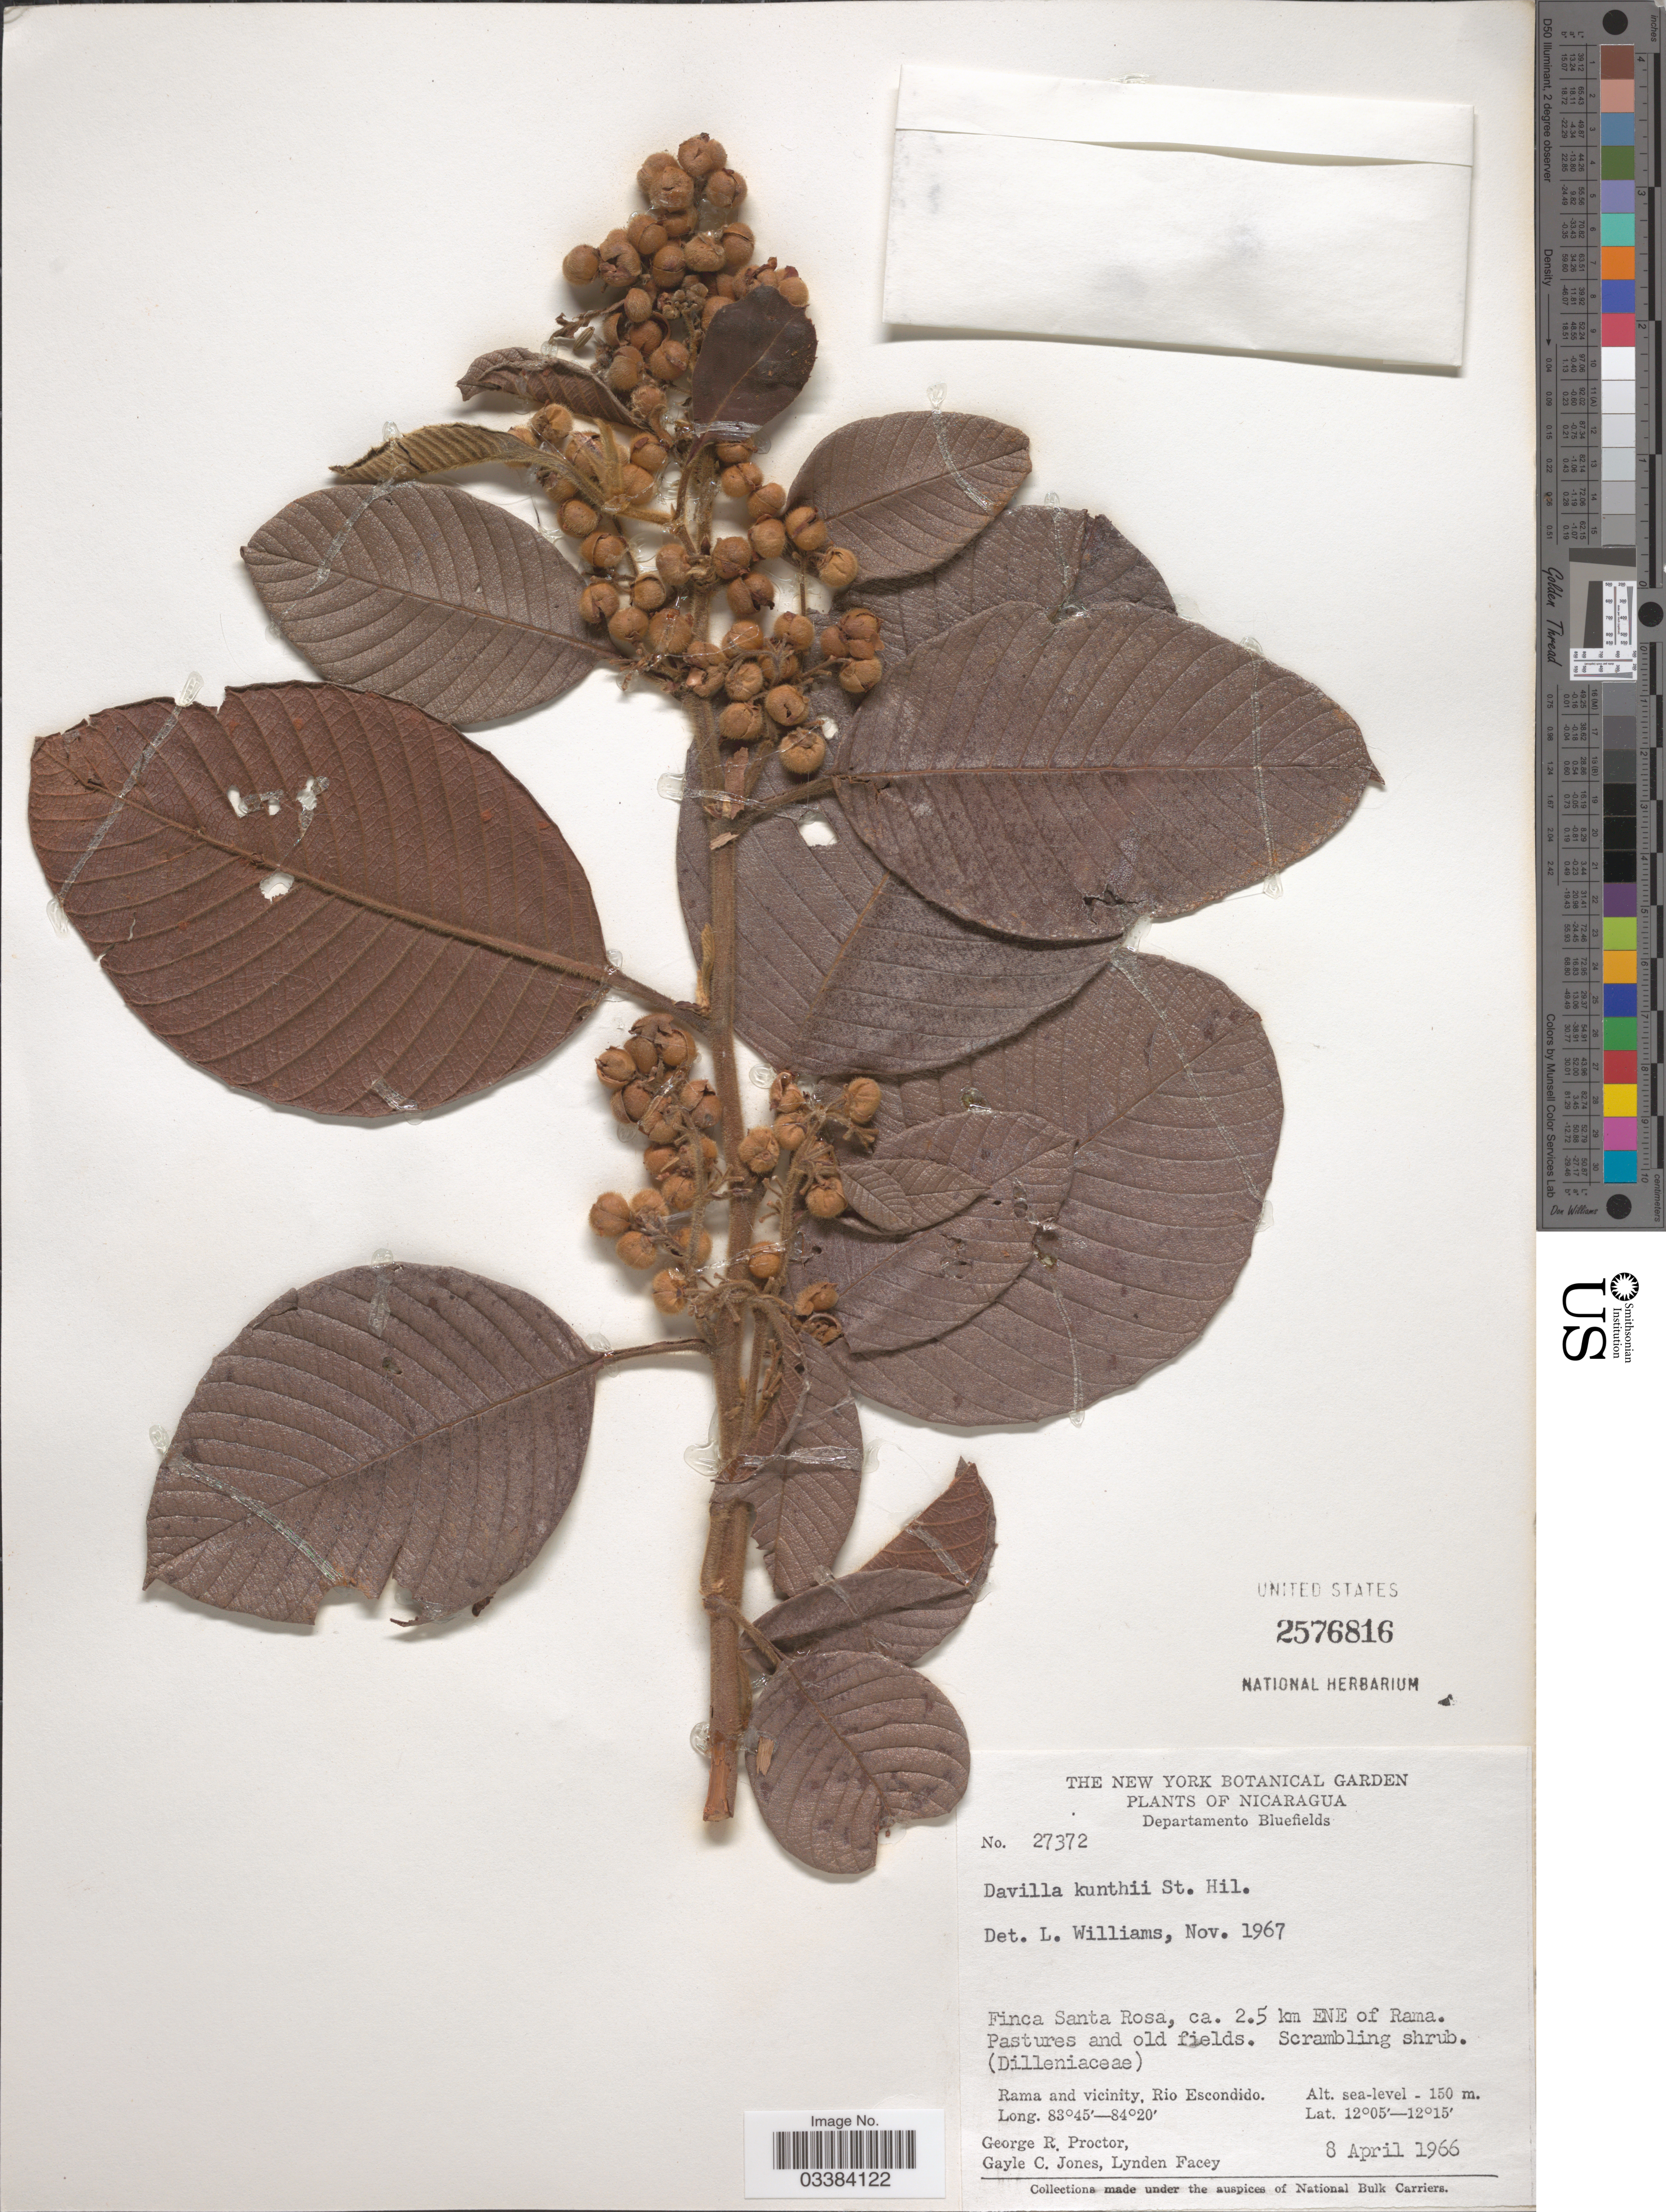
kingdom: Plantae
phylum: Tracheophyta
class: Magnoliopsida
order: Dilleniales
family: Dilleniaceae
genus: Davilla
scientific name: Davilla kunthii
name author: A. St.-Hil.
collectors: G. R. Proctor, G. C. Jones & L. Facey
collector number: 27372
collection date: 1966-04-08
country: Nicaragua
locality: Departamento Bluefields. Finca Santa Rosa, ca. 2.5 km ENE of Rama. Rama and vicinity, Rio Escondido.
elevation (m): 0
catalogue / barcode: US 2576816